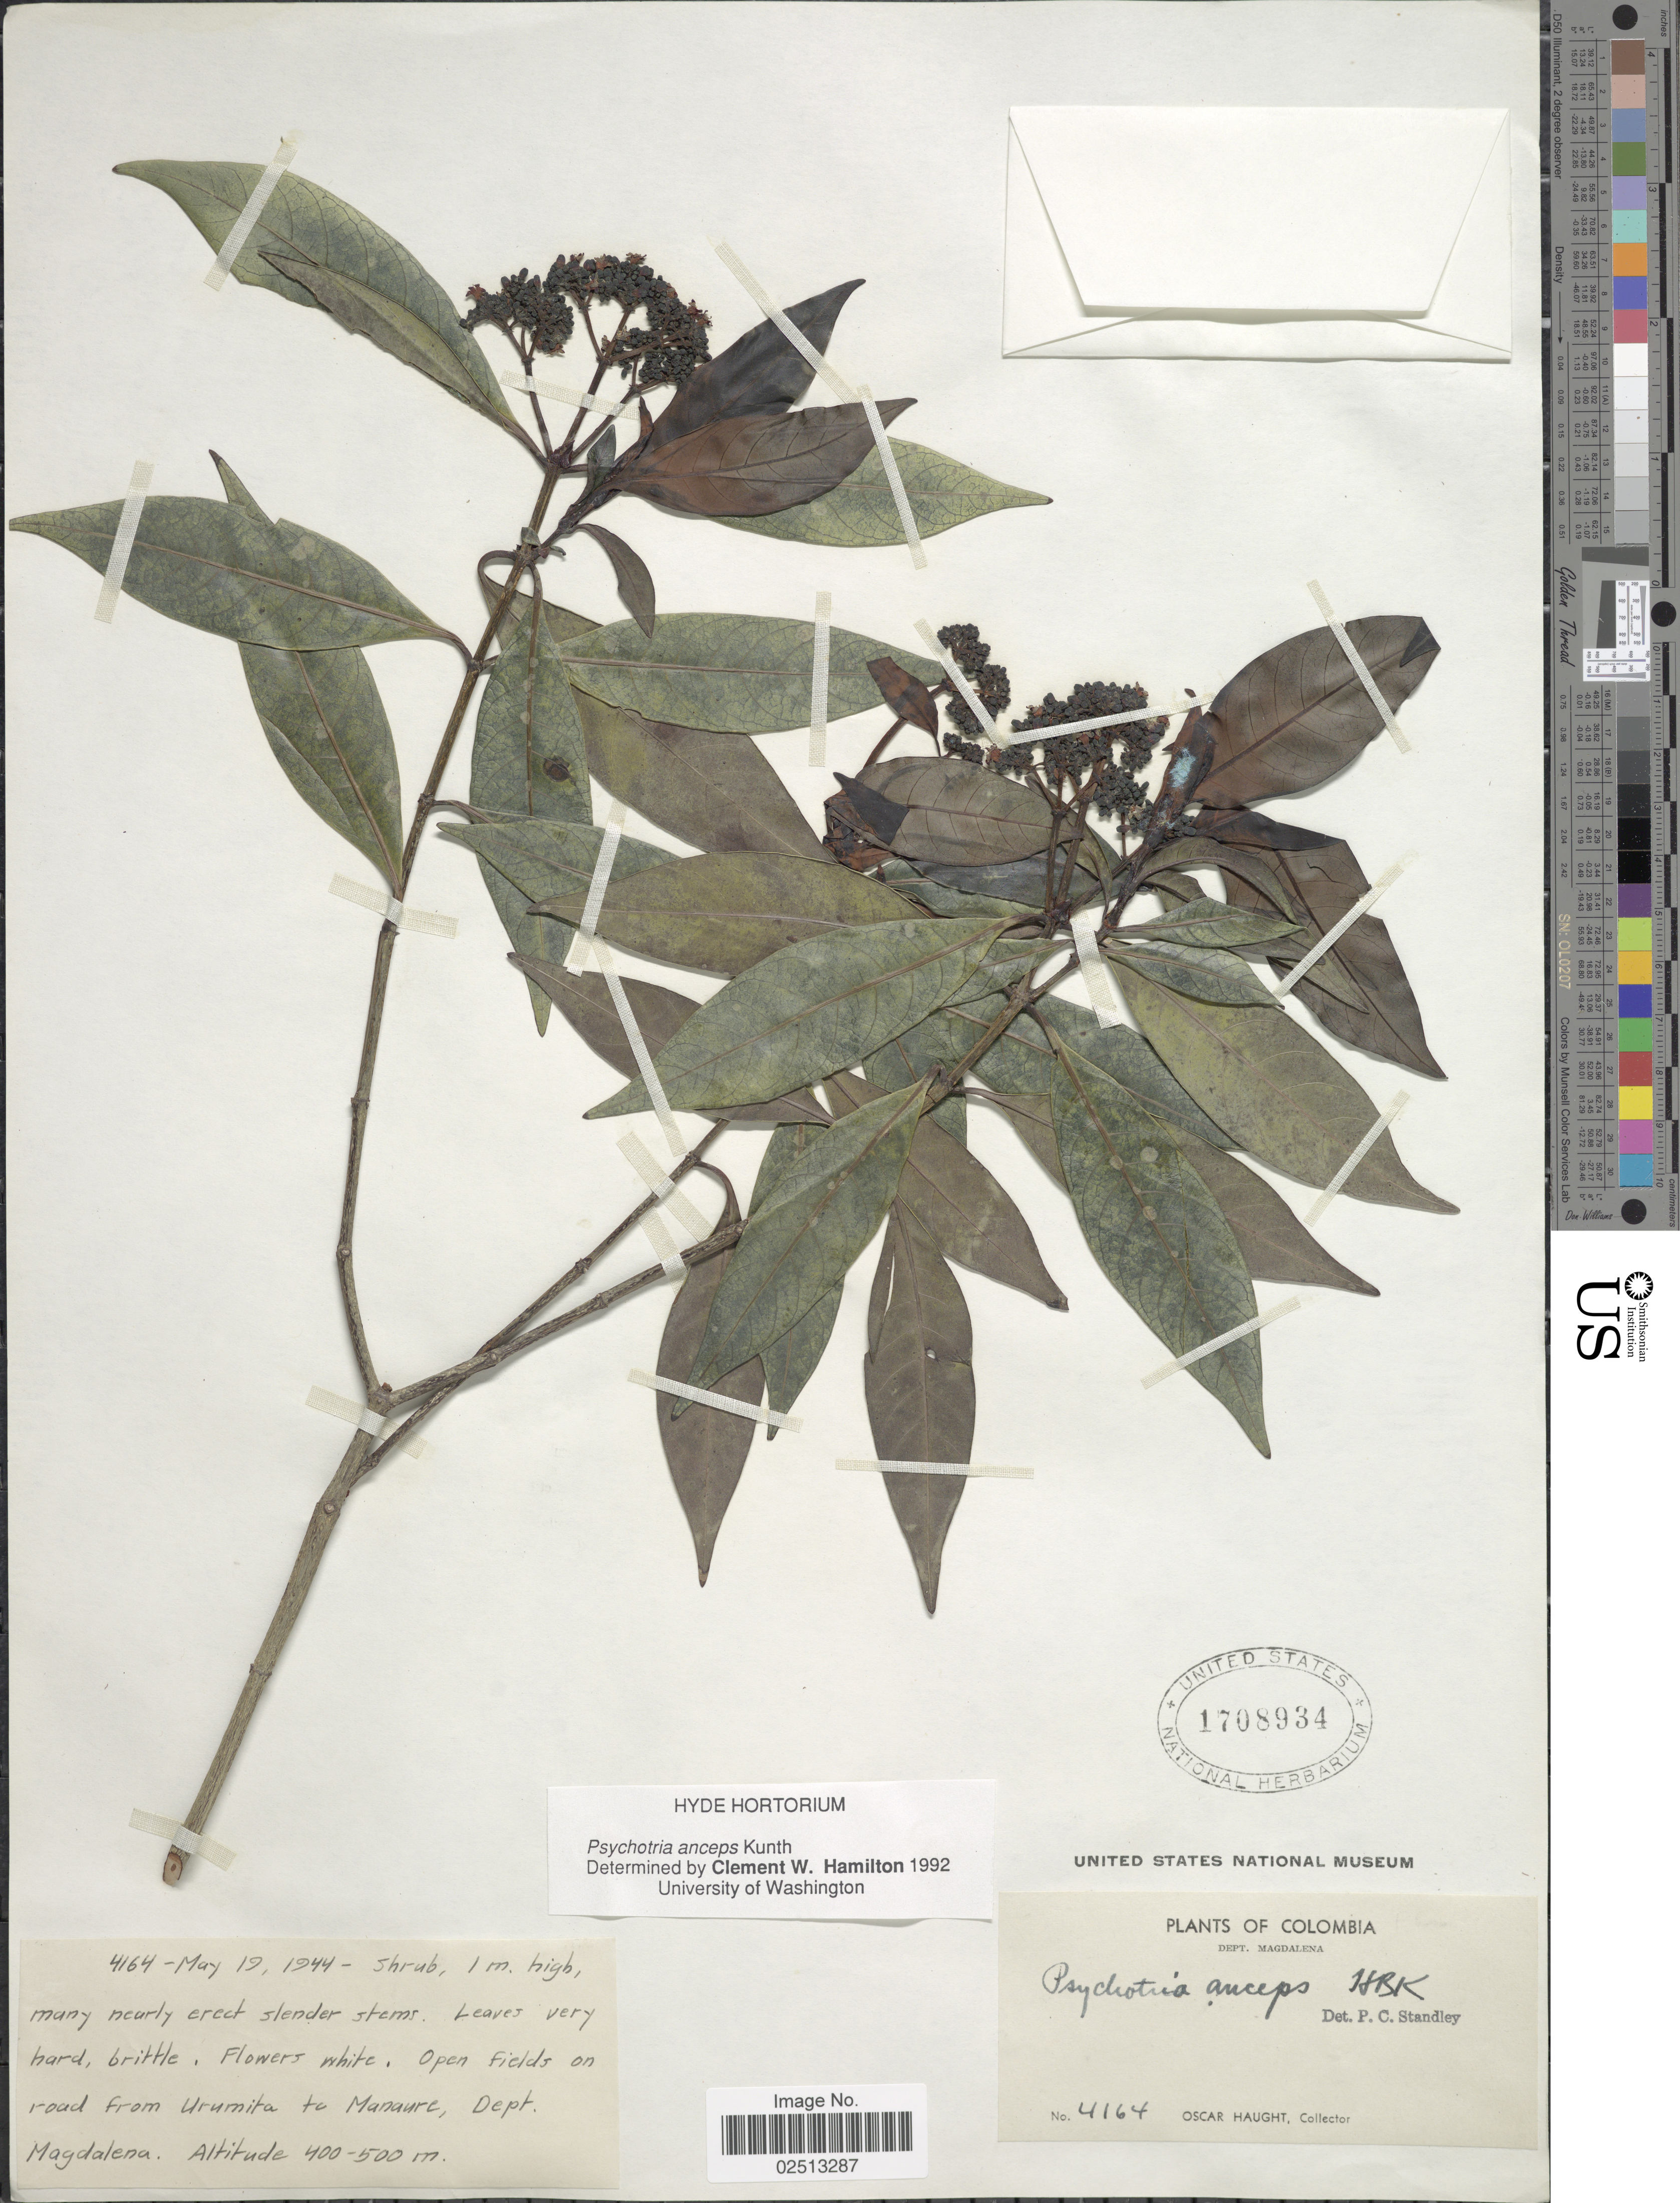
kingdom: Plantae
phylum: Tracheophyta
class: Magnoliopsida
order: Gentianales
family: Rubiaceae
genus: Psychotria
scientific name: Psychotria anceps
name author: Kunth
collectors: O. Haught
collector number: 4164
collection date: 1944-05-19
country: Colombia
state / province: Magdalena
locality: Dept. Magdalena. Open fields on road from Urumita to Manaure, Dept. Magdalena.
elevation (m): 400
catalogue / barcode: US 1708934